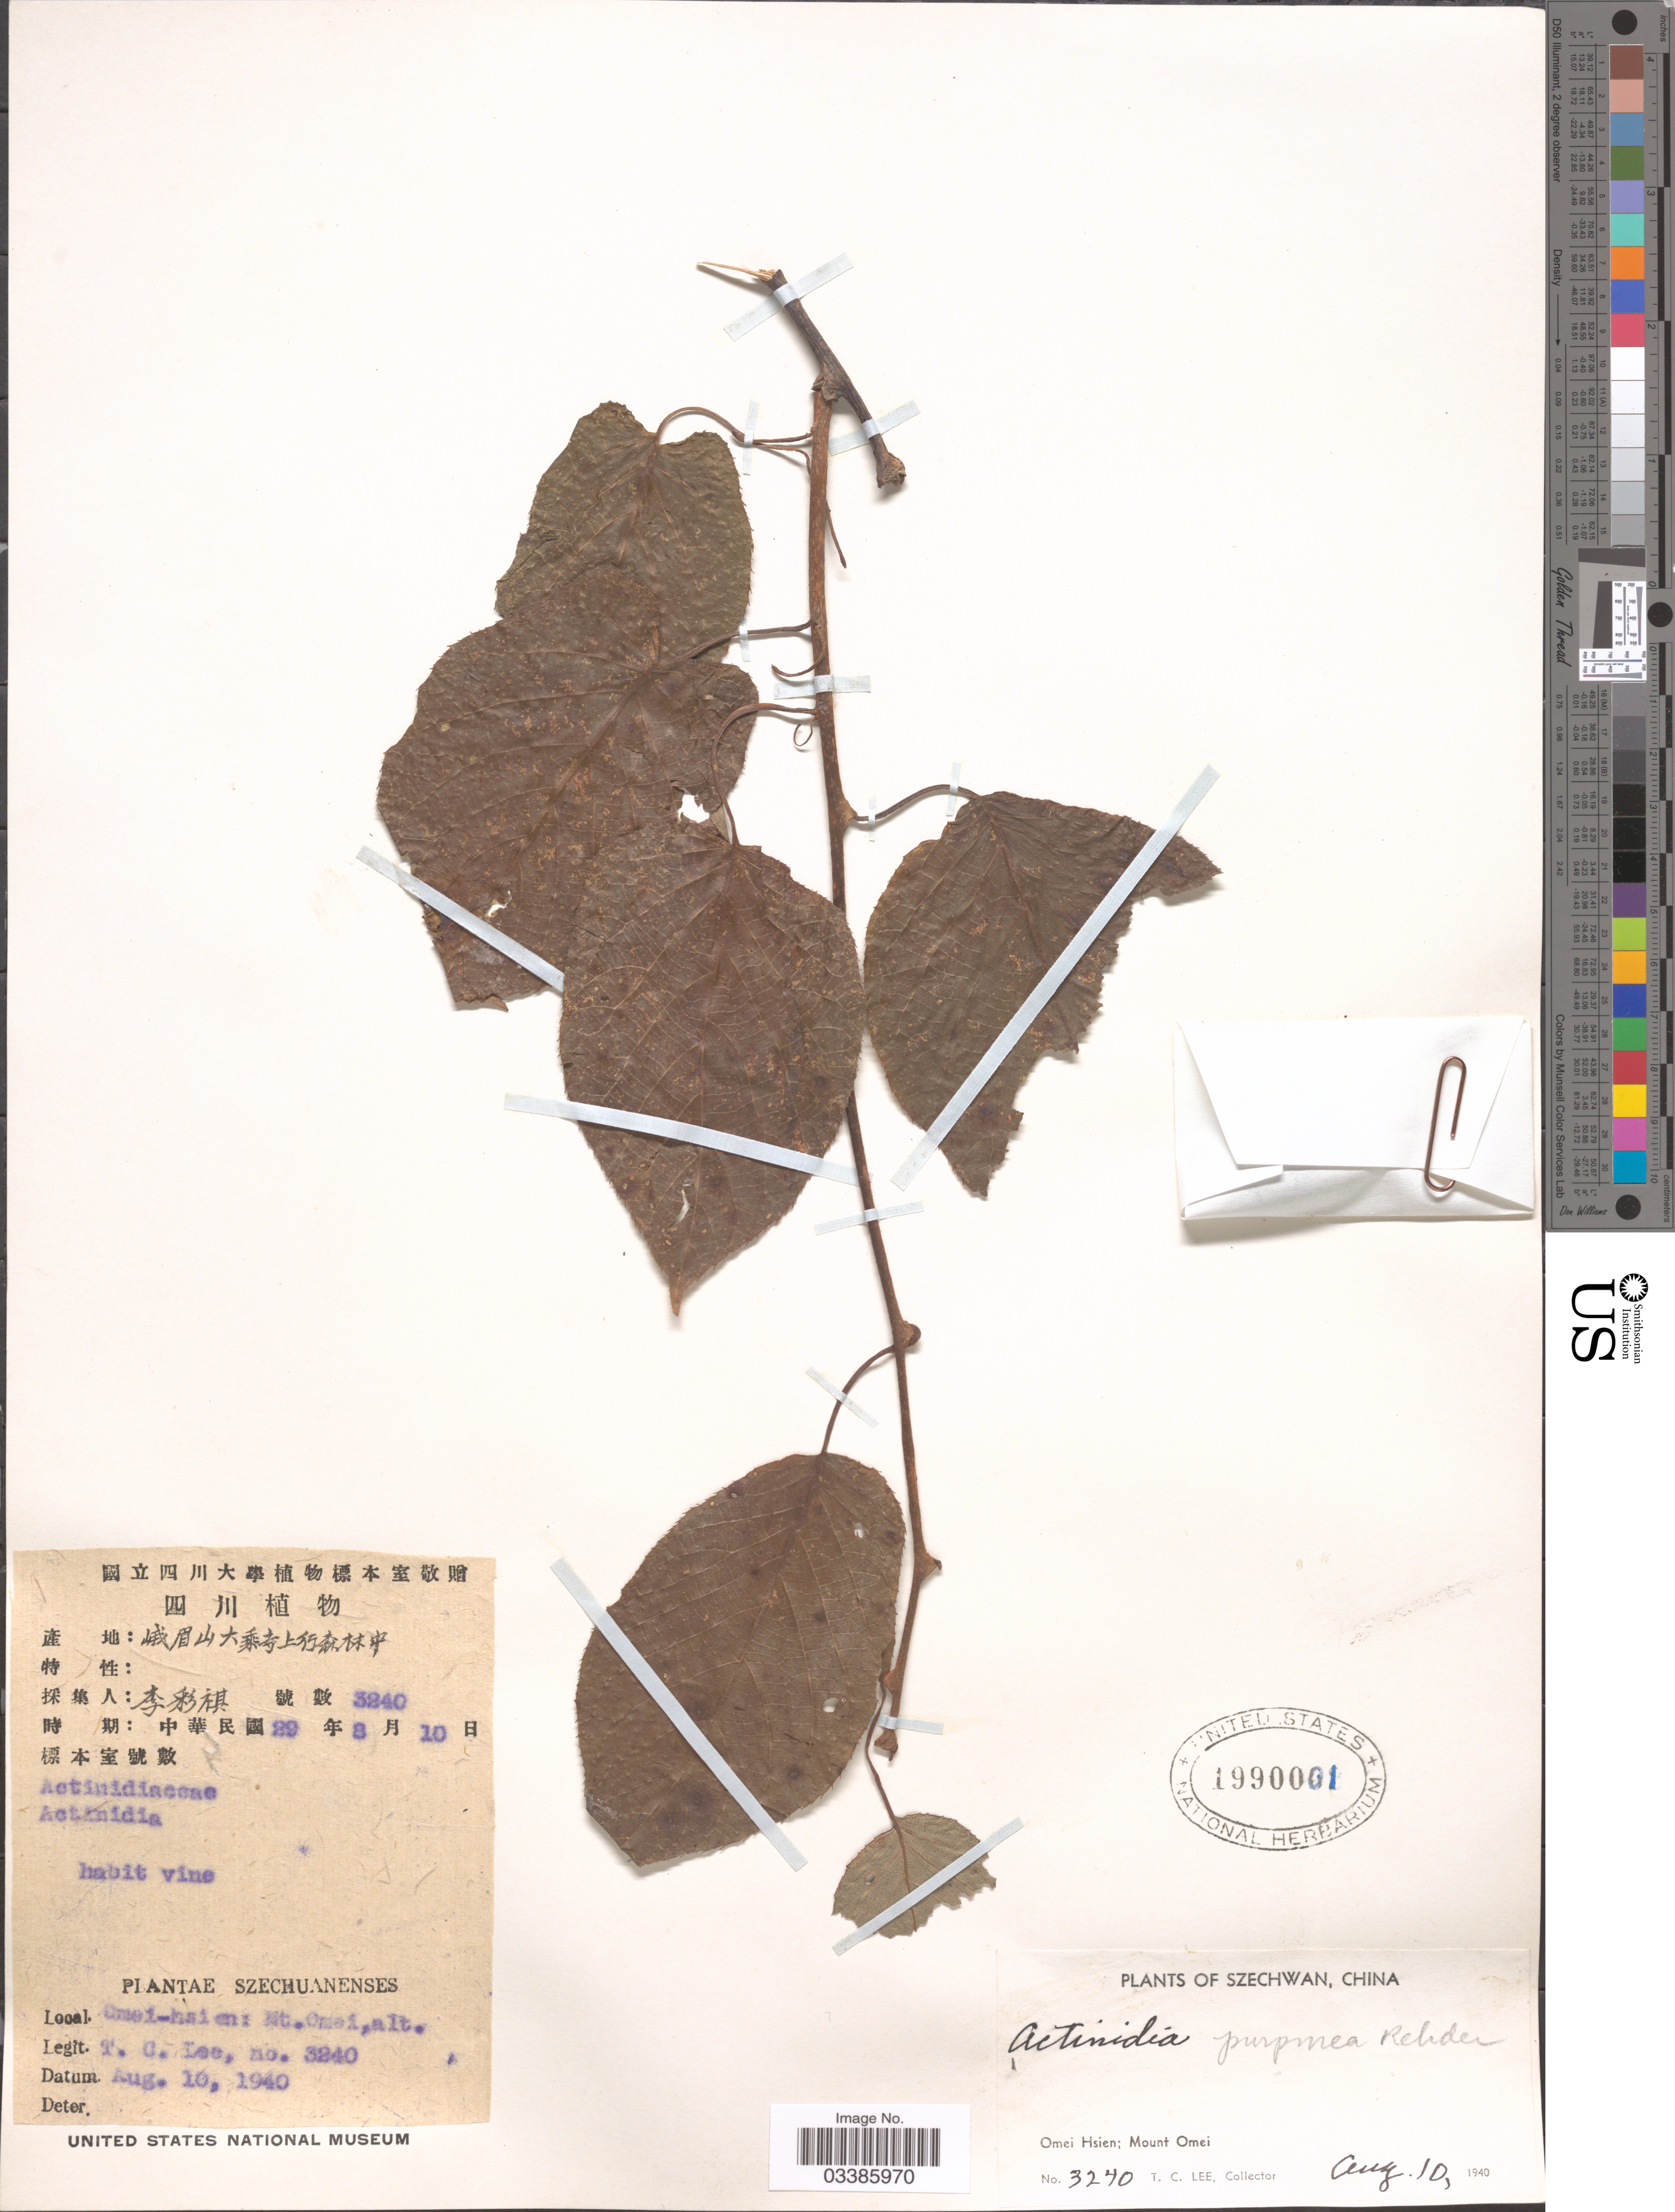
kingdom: Plantae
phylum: Tracheophyta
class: Magnoliopsida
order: Ericales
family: Actinidiaceae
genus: Actinidia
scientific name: Actinidia purpurea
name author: Rehder in Sarg.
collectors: T. Lee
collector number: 3240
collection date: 1940-08-10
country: China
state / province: Sichuan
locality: Szechuanenses. Omei Hsien; Mount Omei.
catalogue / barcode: US 1990001